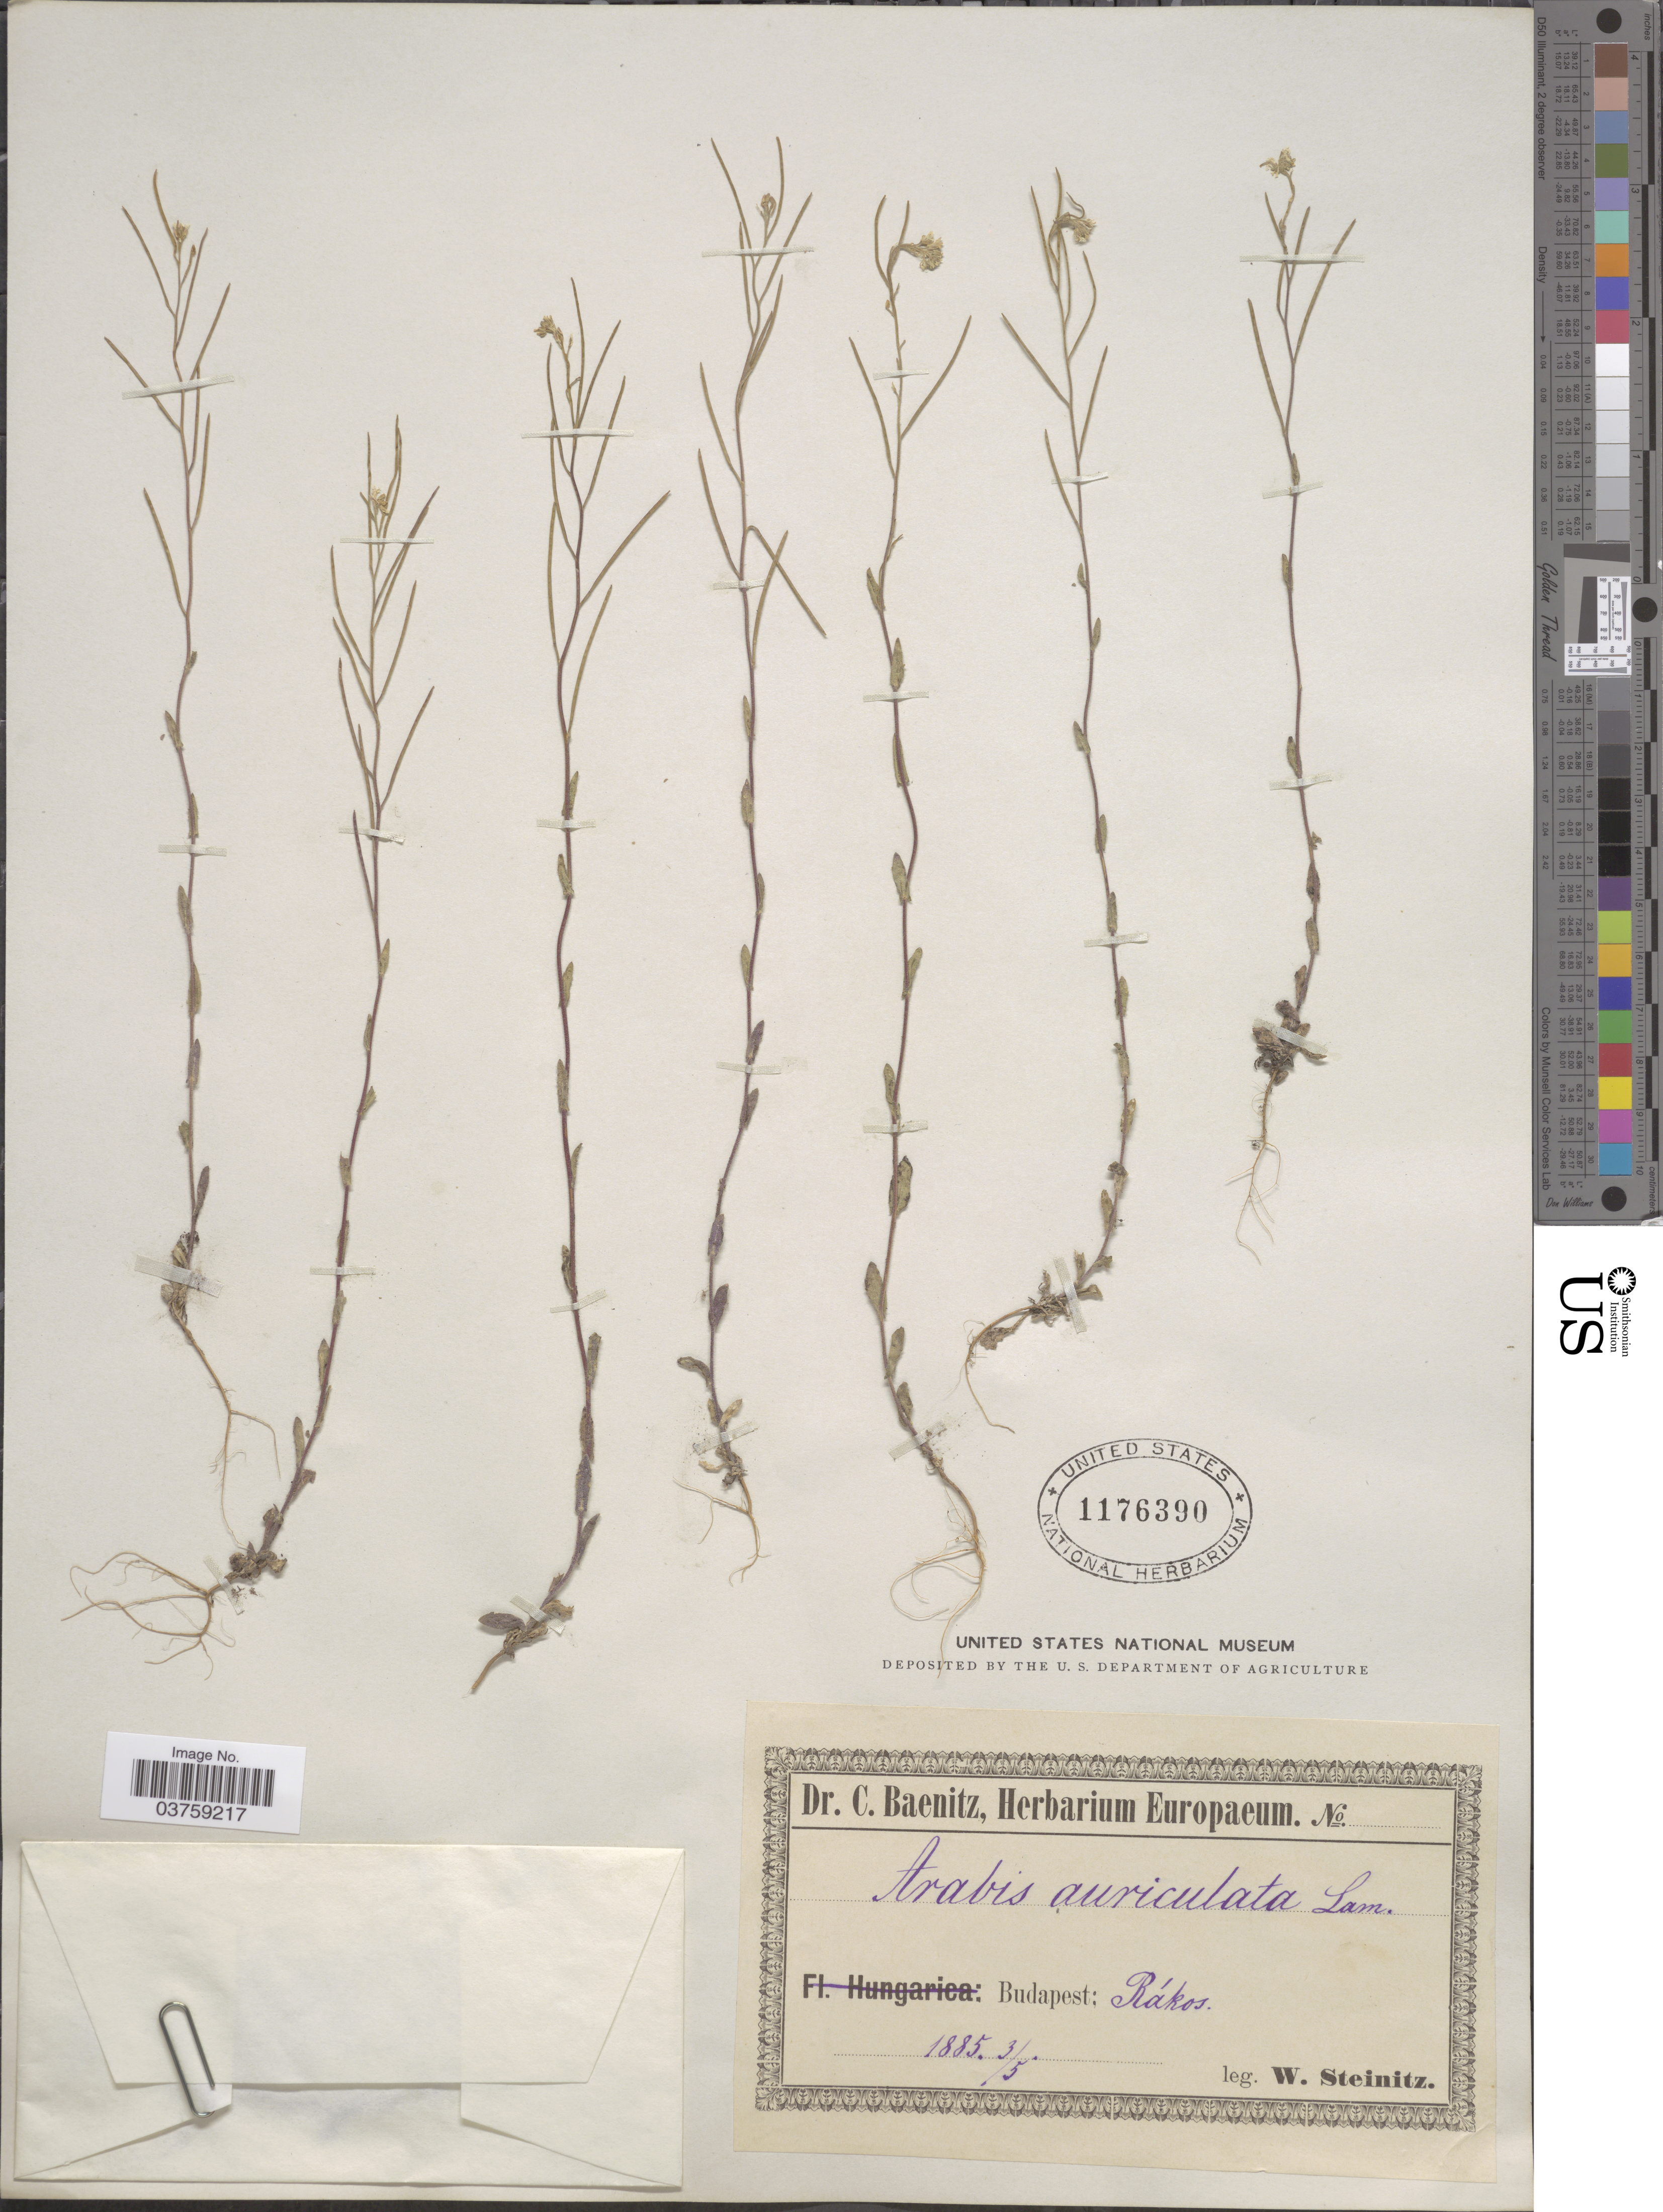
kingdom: Plantae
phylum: Tracheophyta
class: Magnoliopsida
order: Brassicales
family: Brassicaceae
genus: Arabis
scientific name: Arabis auriculata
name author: Lam.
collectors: W. Steinitz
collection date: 1885-05-03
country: Hungary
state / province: Budapest, Capital District of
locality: Rákos.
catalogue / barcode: US 1176390